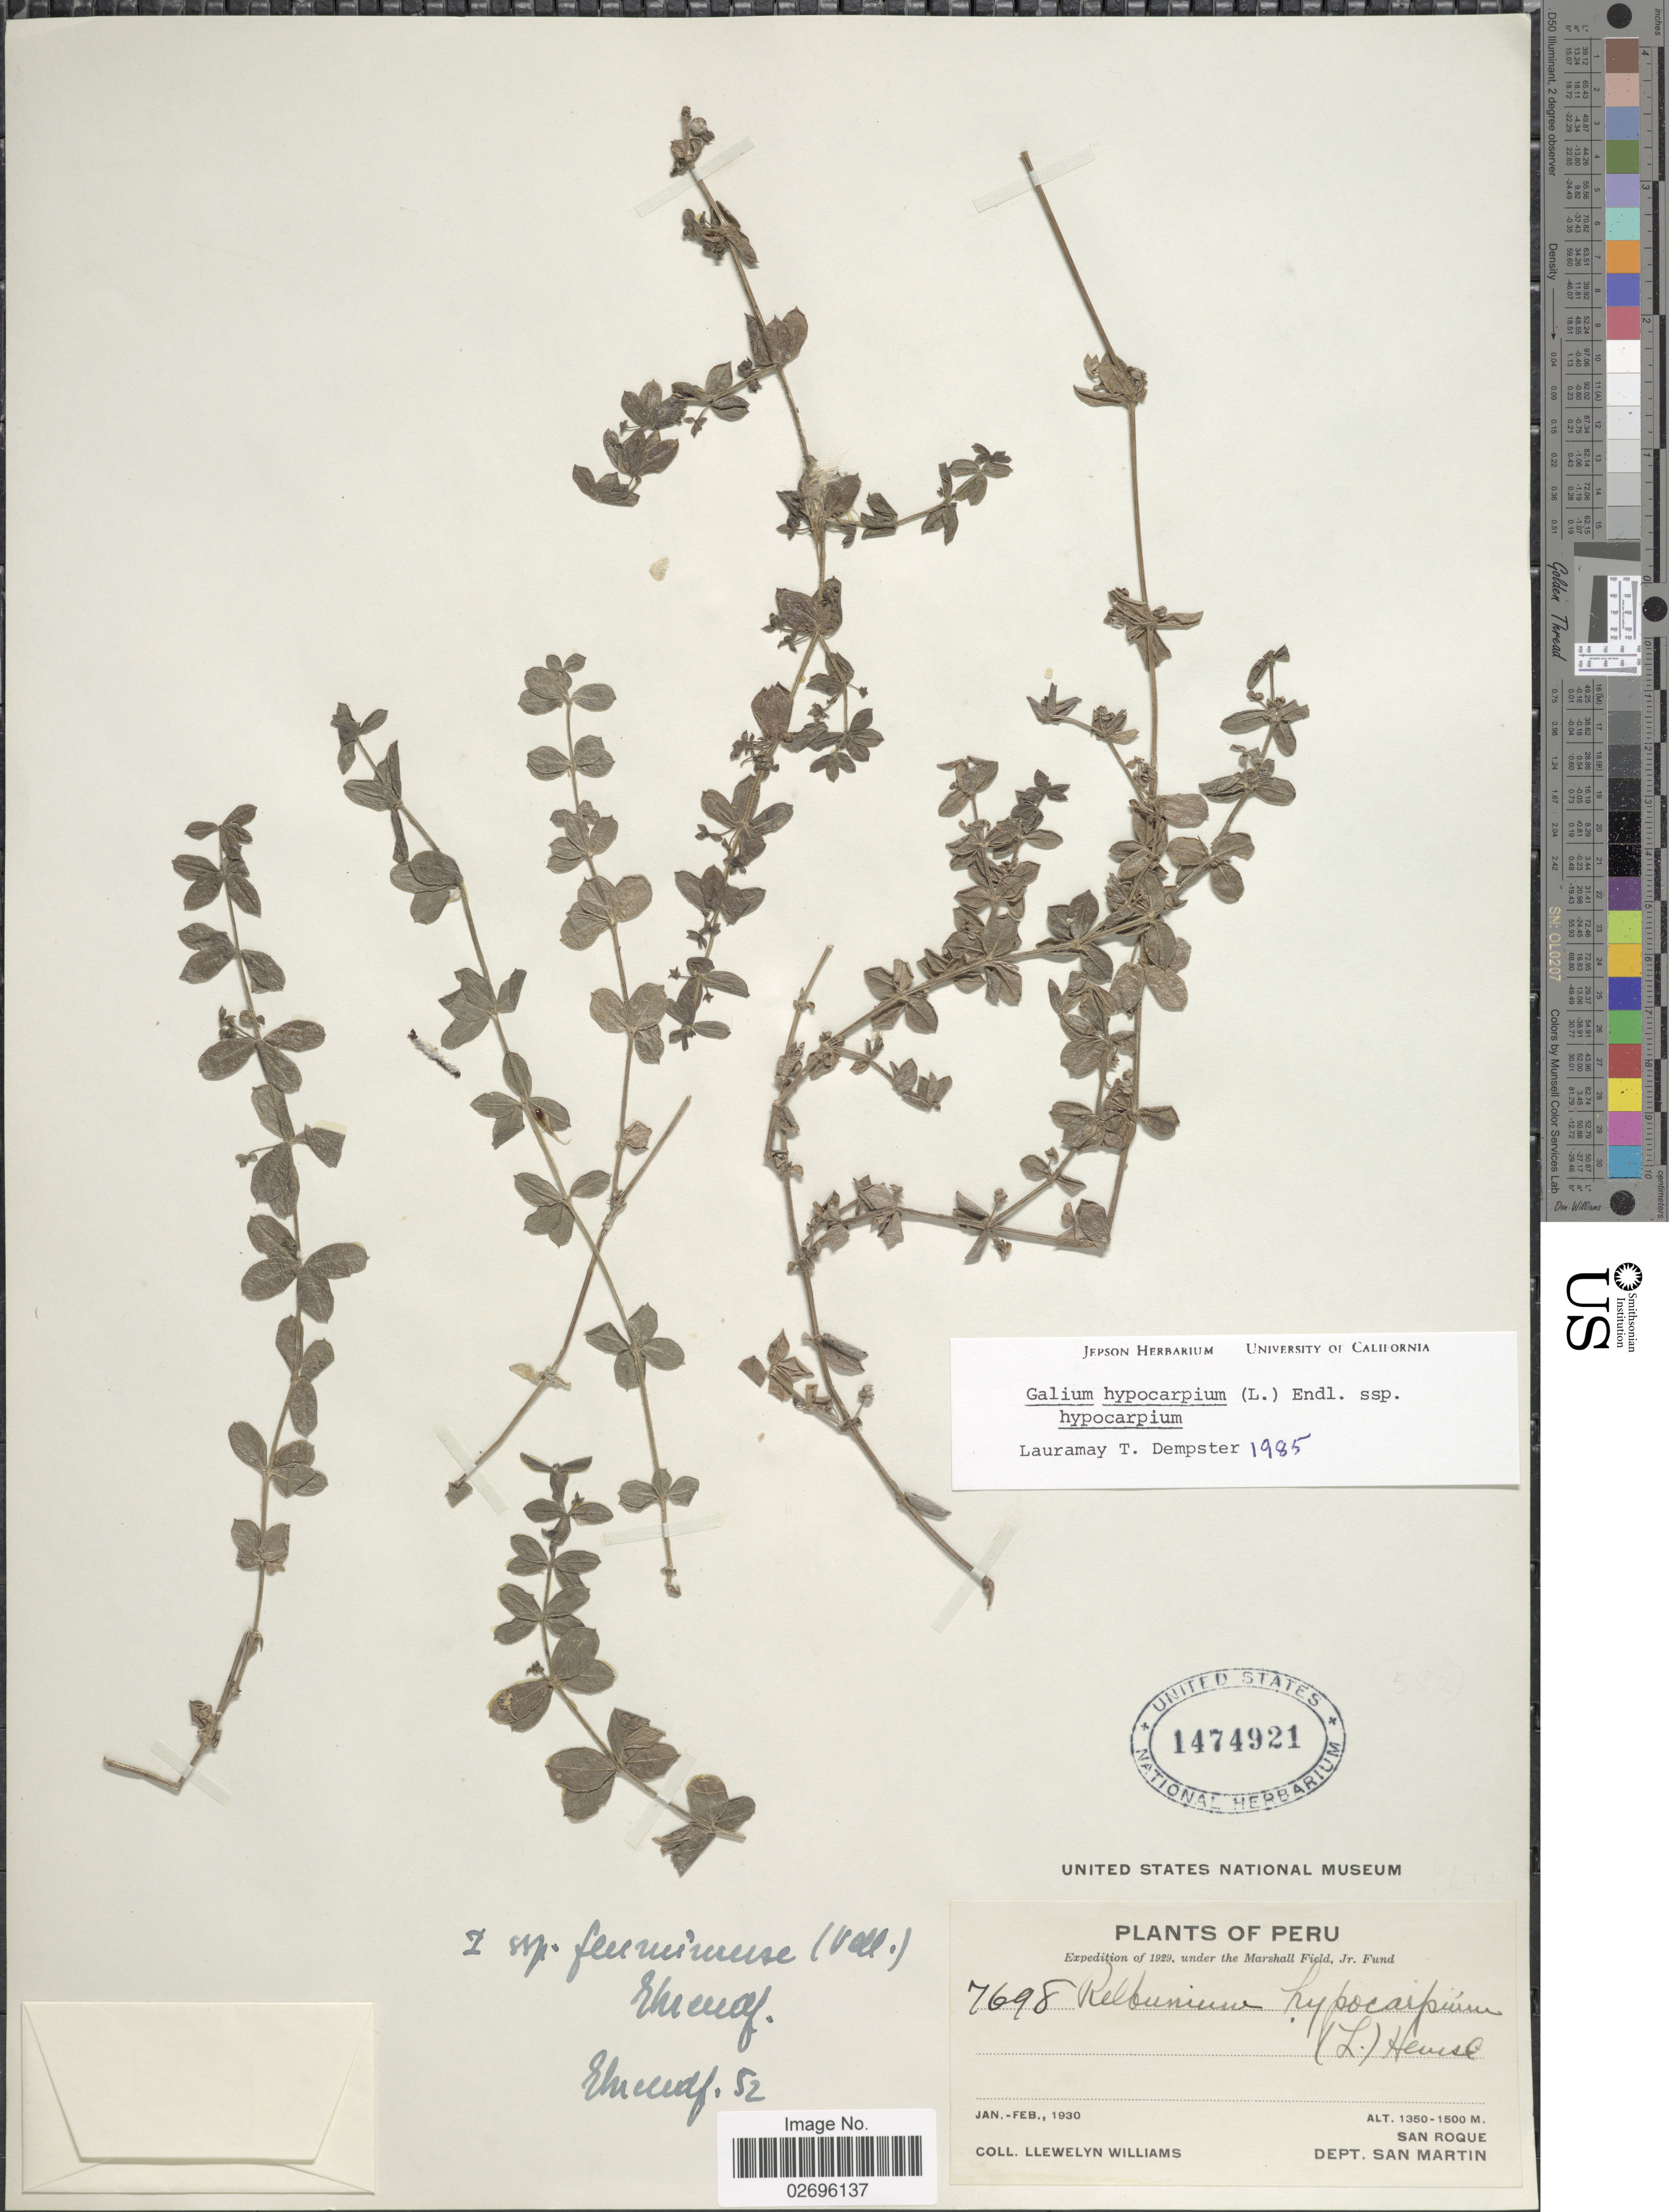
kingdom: Plantae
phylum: Tracheophyta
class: Magnoliopsida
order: Gentianales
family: Rubiaceae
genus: Galium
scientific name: Galium hypocarpium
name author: (L.) Endl. ex Griseb.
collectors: Ll. Williams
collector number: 7698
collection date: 1930-01/1930-02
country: Peru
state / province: San Martín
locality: San Roque, Dept. San Martin.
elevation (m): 1350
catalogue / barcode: US 1474921